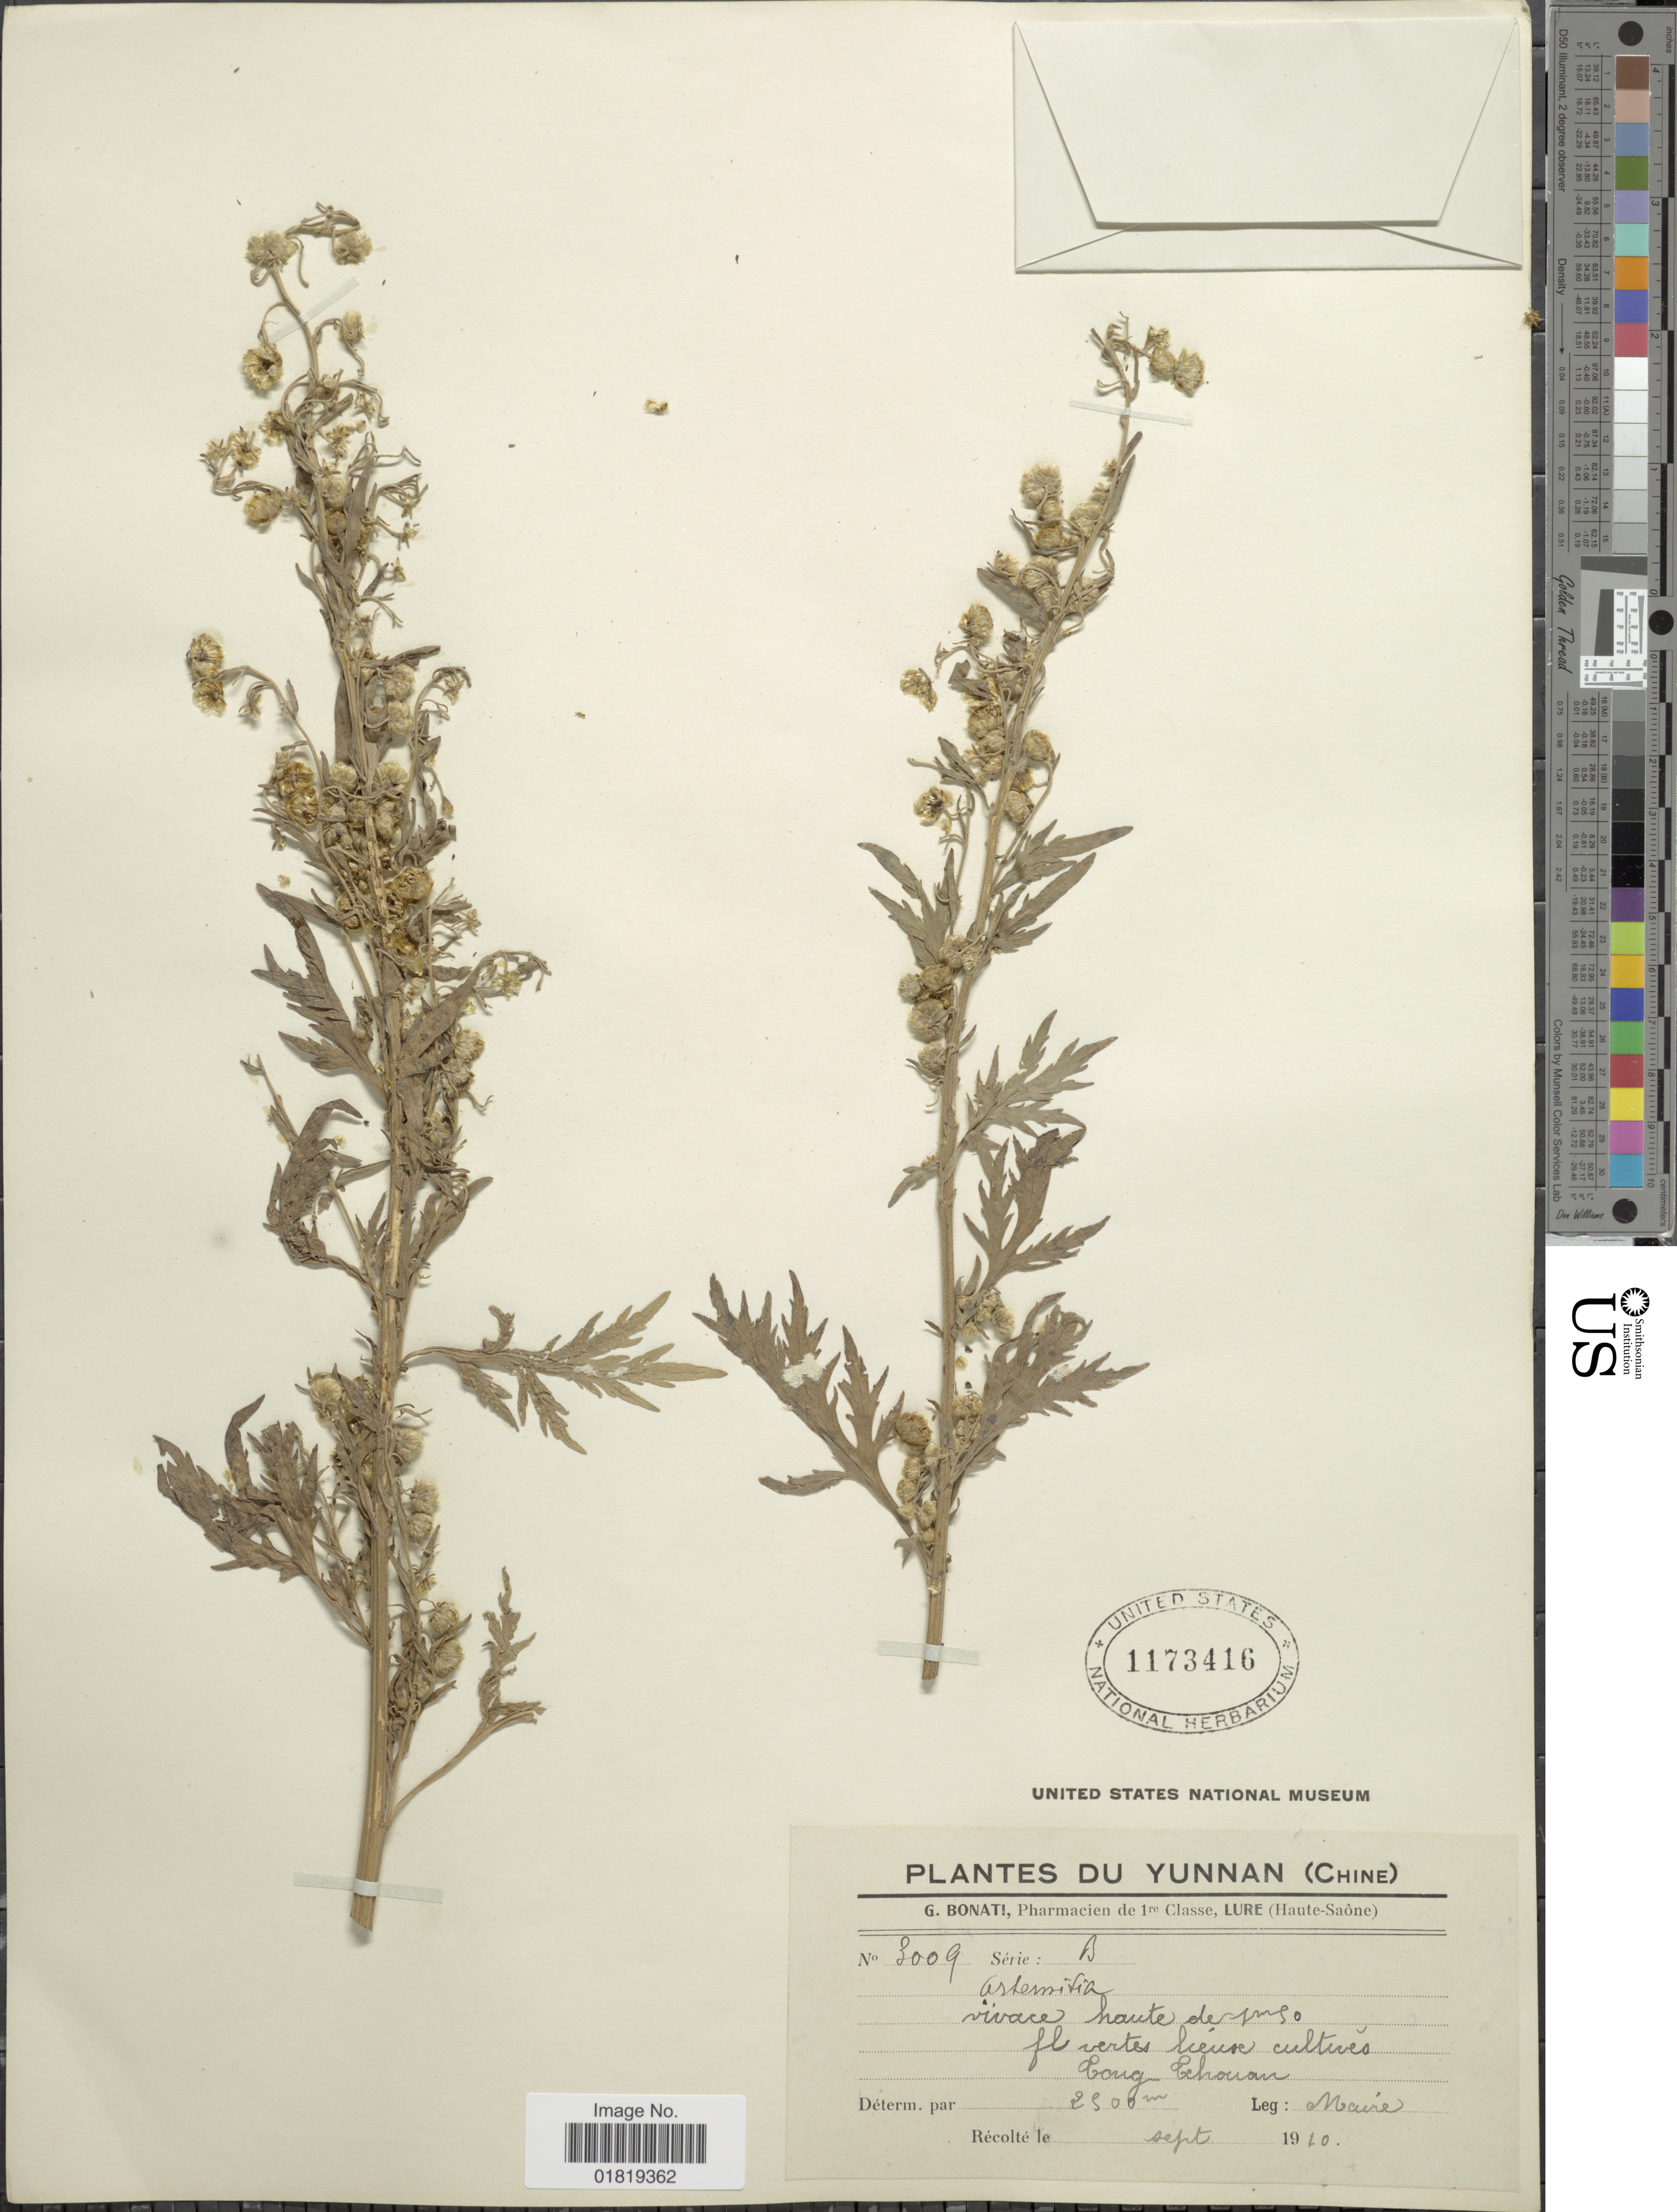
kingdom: Plantae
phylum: Tracheophyta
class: Magnoliopsida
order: Asterales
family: Asteraceae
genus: Artemisia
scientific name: Artemisia sp.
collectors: Maire, --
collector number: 3009A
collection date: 1910-09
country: China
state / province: Yunnan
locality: Cong Chouan [interpreted]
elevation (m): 2500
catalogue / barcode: US 1173416